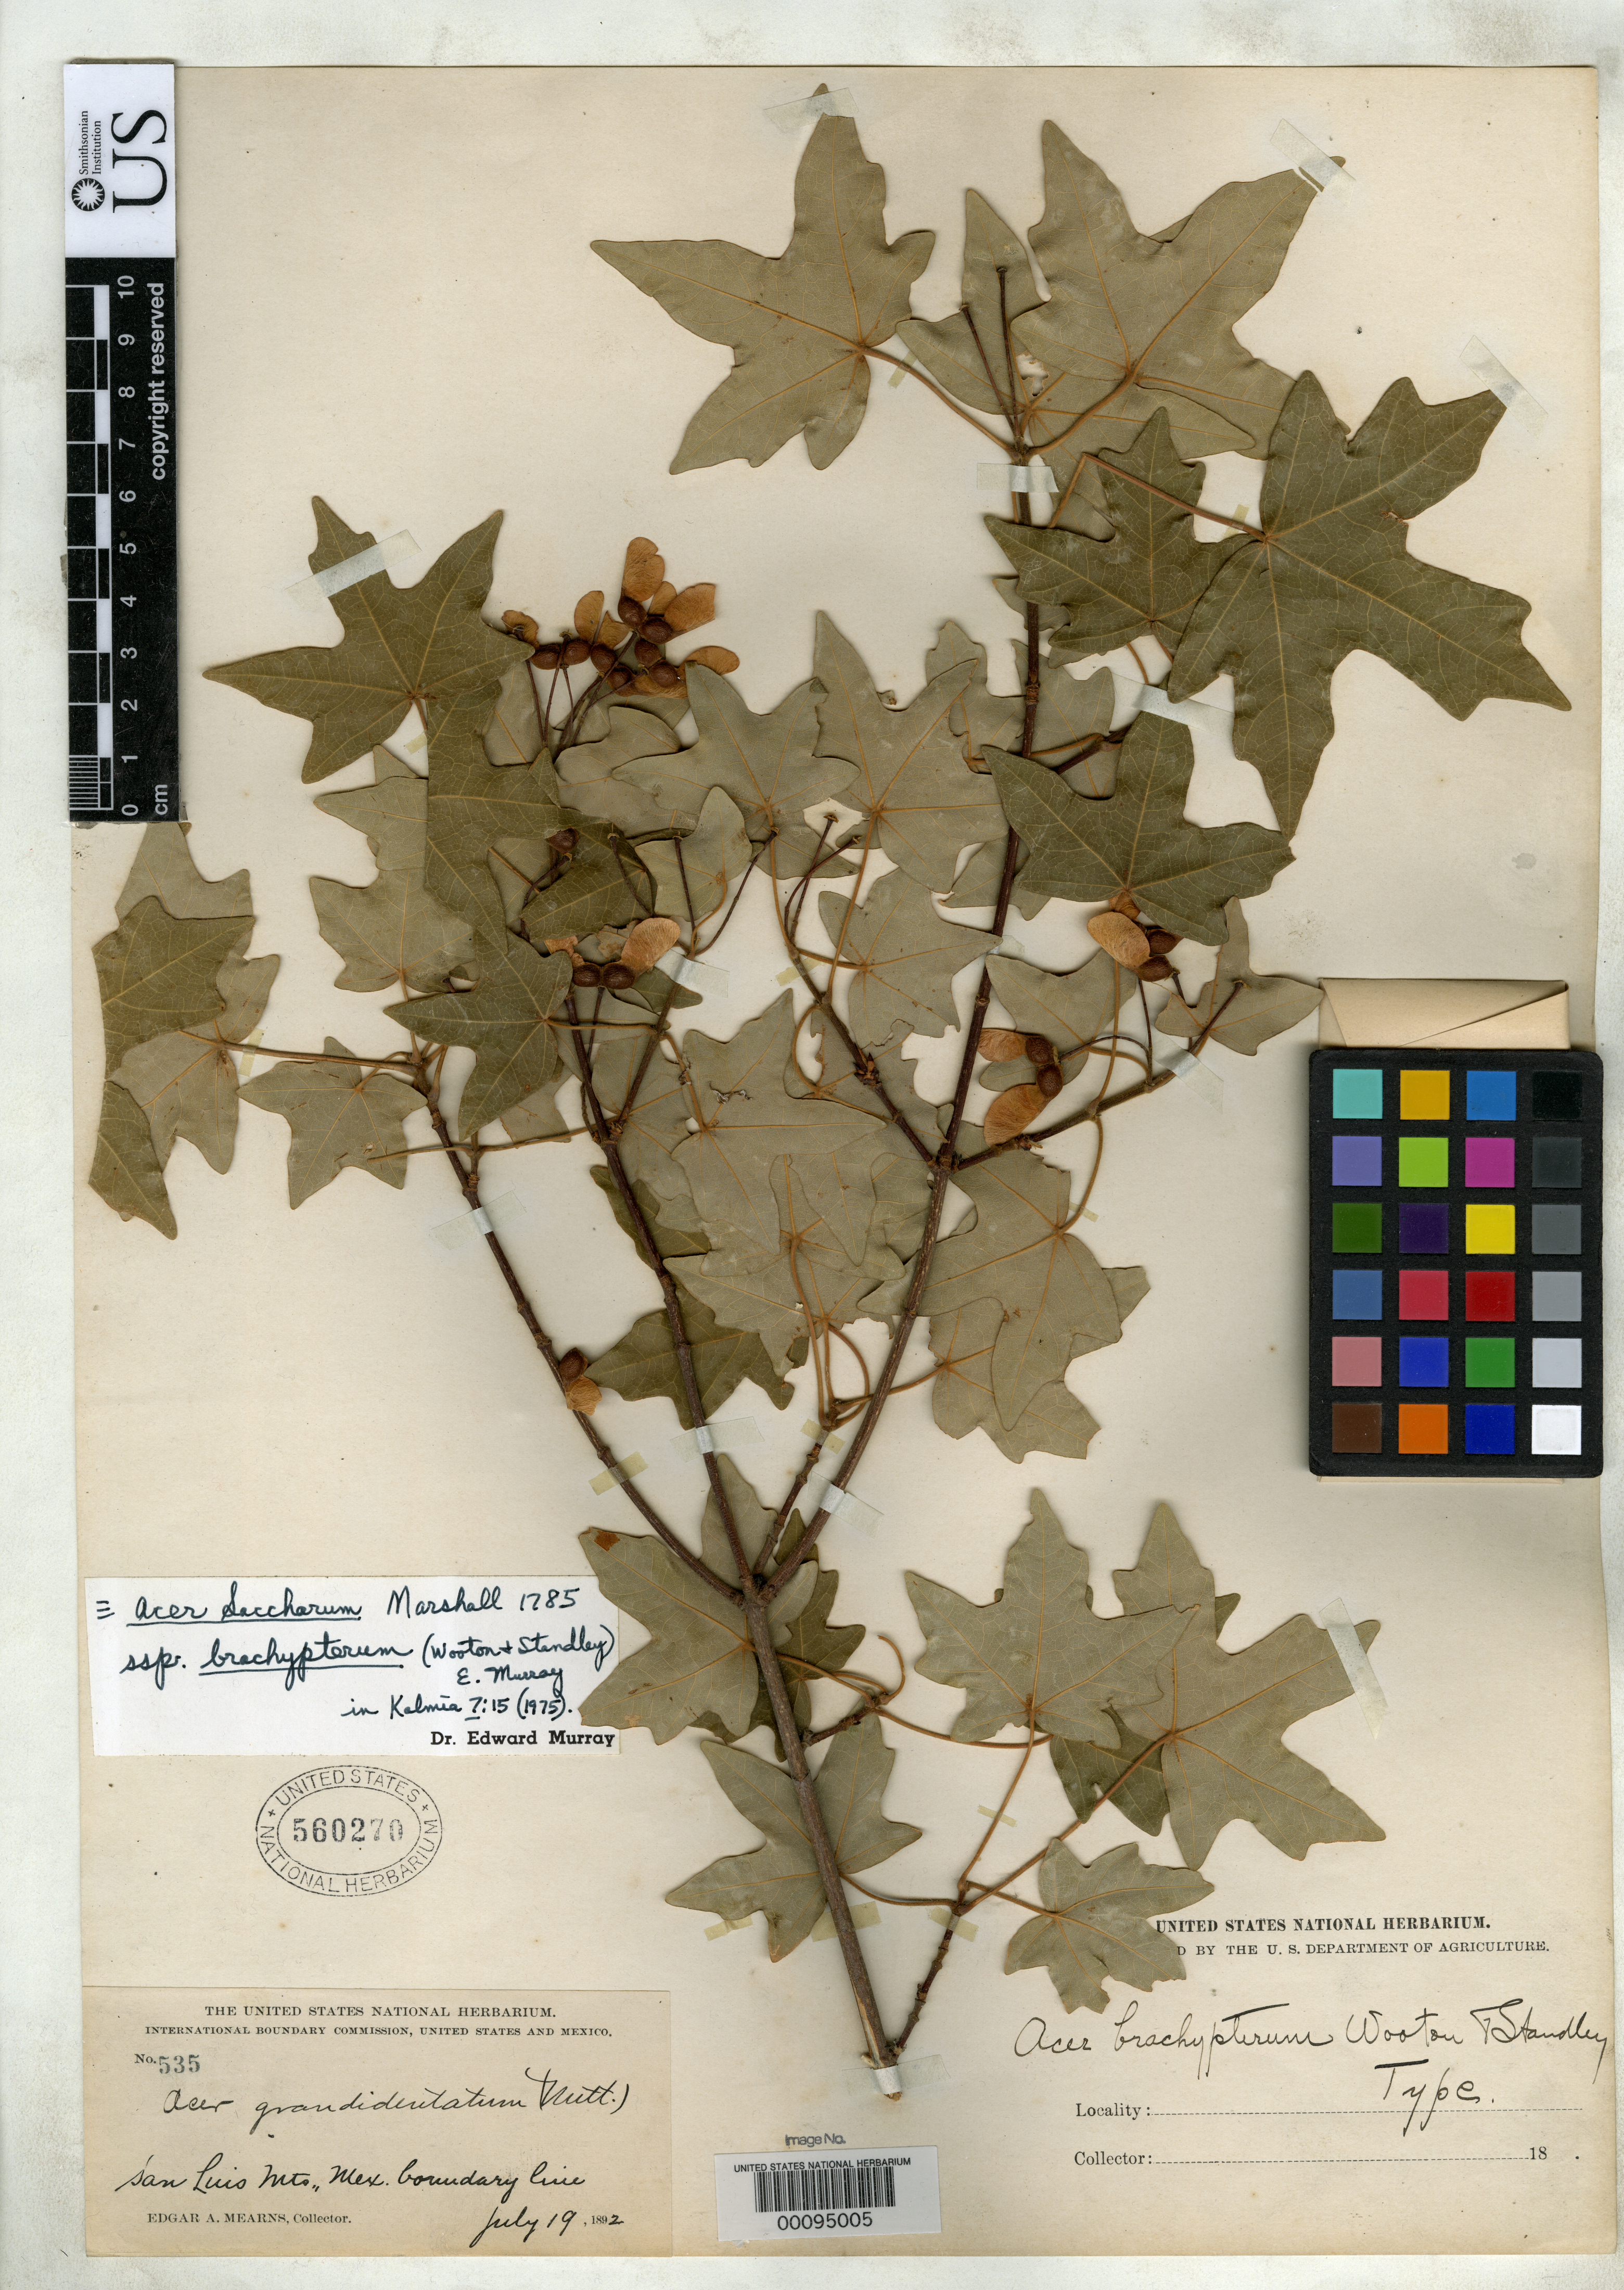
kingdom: Plantae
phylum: Tracheophyta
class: Magnoliopsida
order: Sapindales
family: Sapindaceae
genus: Acer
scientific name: Acer brachypterum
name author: Wooton & Standl.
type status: Holotype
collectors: E. A. Mearns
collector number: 535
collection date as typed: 19 Jul 1892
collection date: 1892-07-19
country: United States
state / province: New Mexico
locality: San Luis Mountains.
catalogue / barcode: US 560270